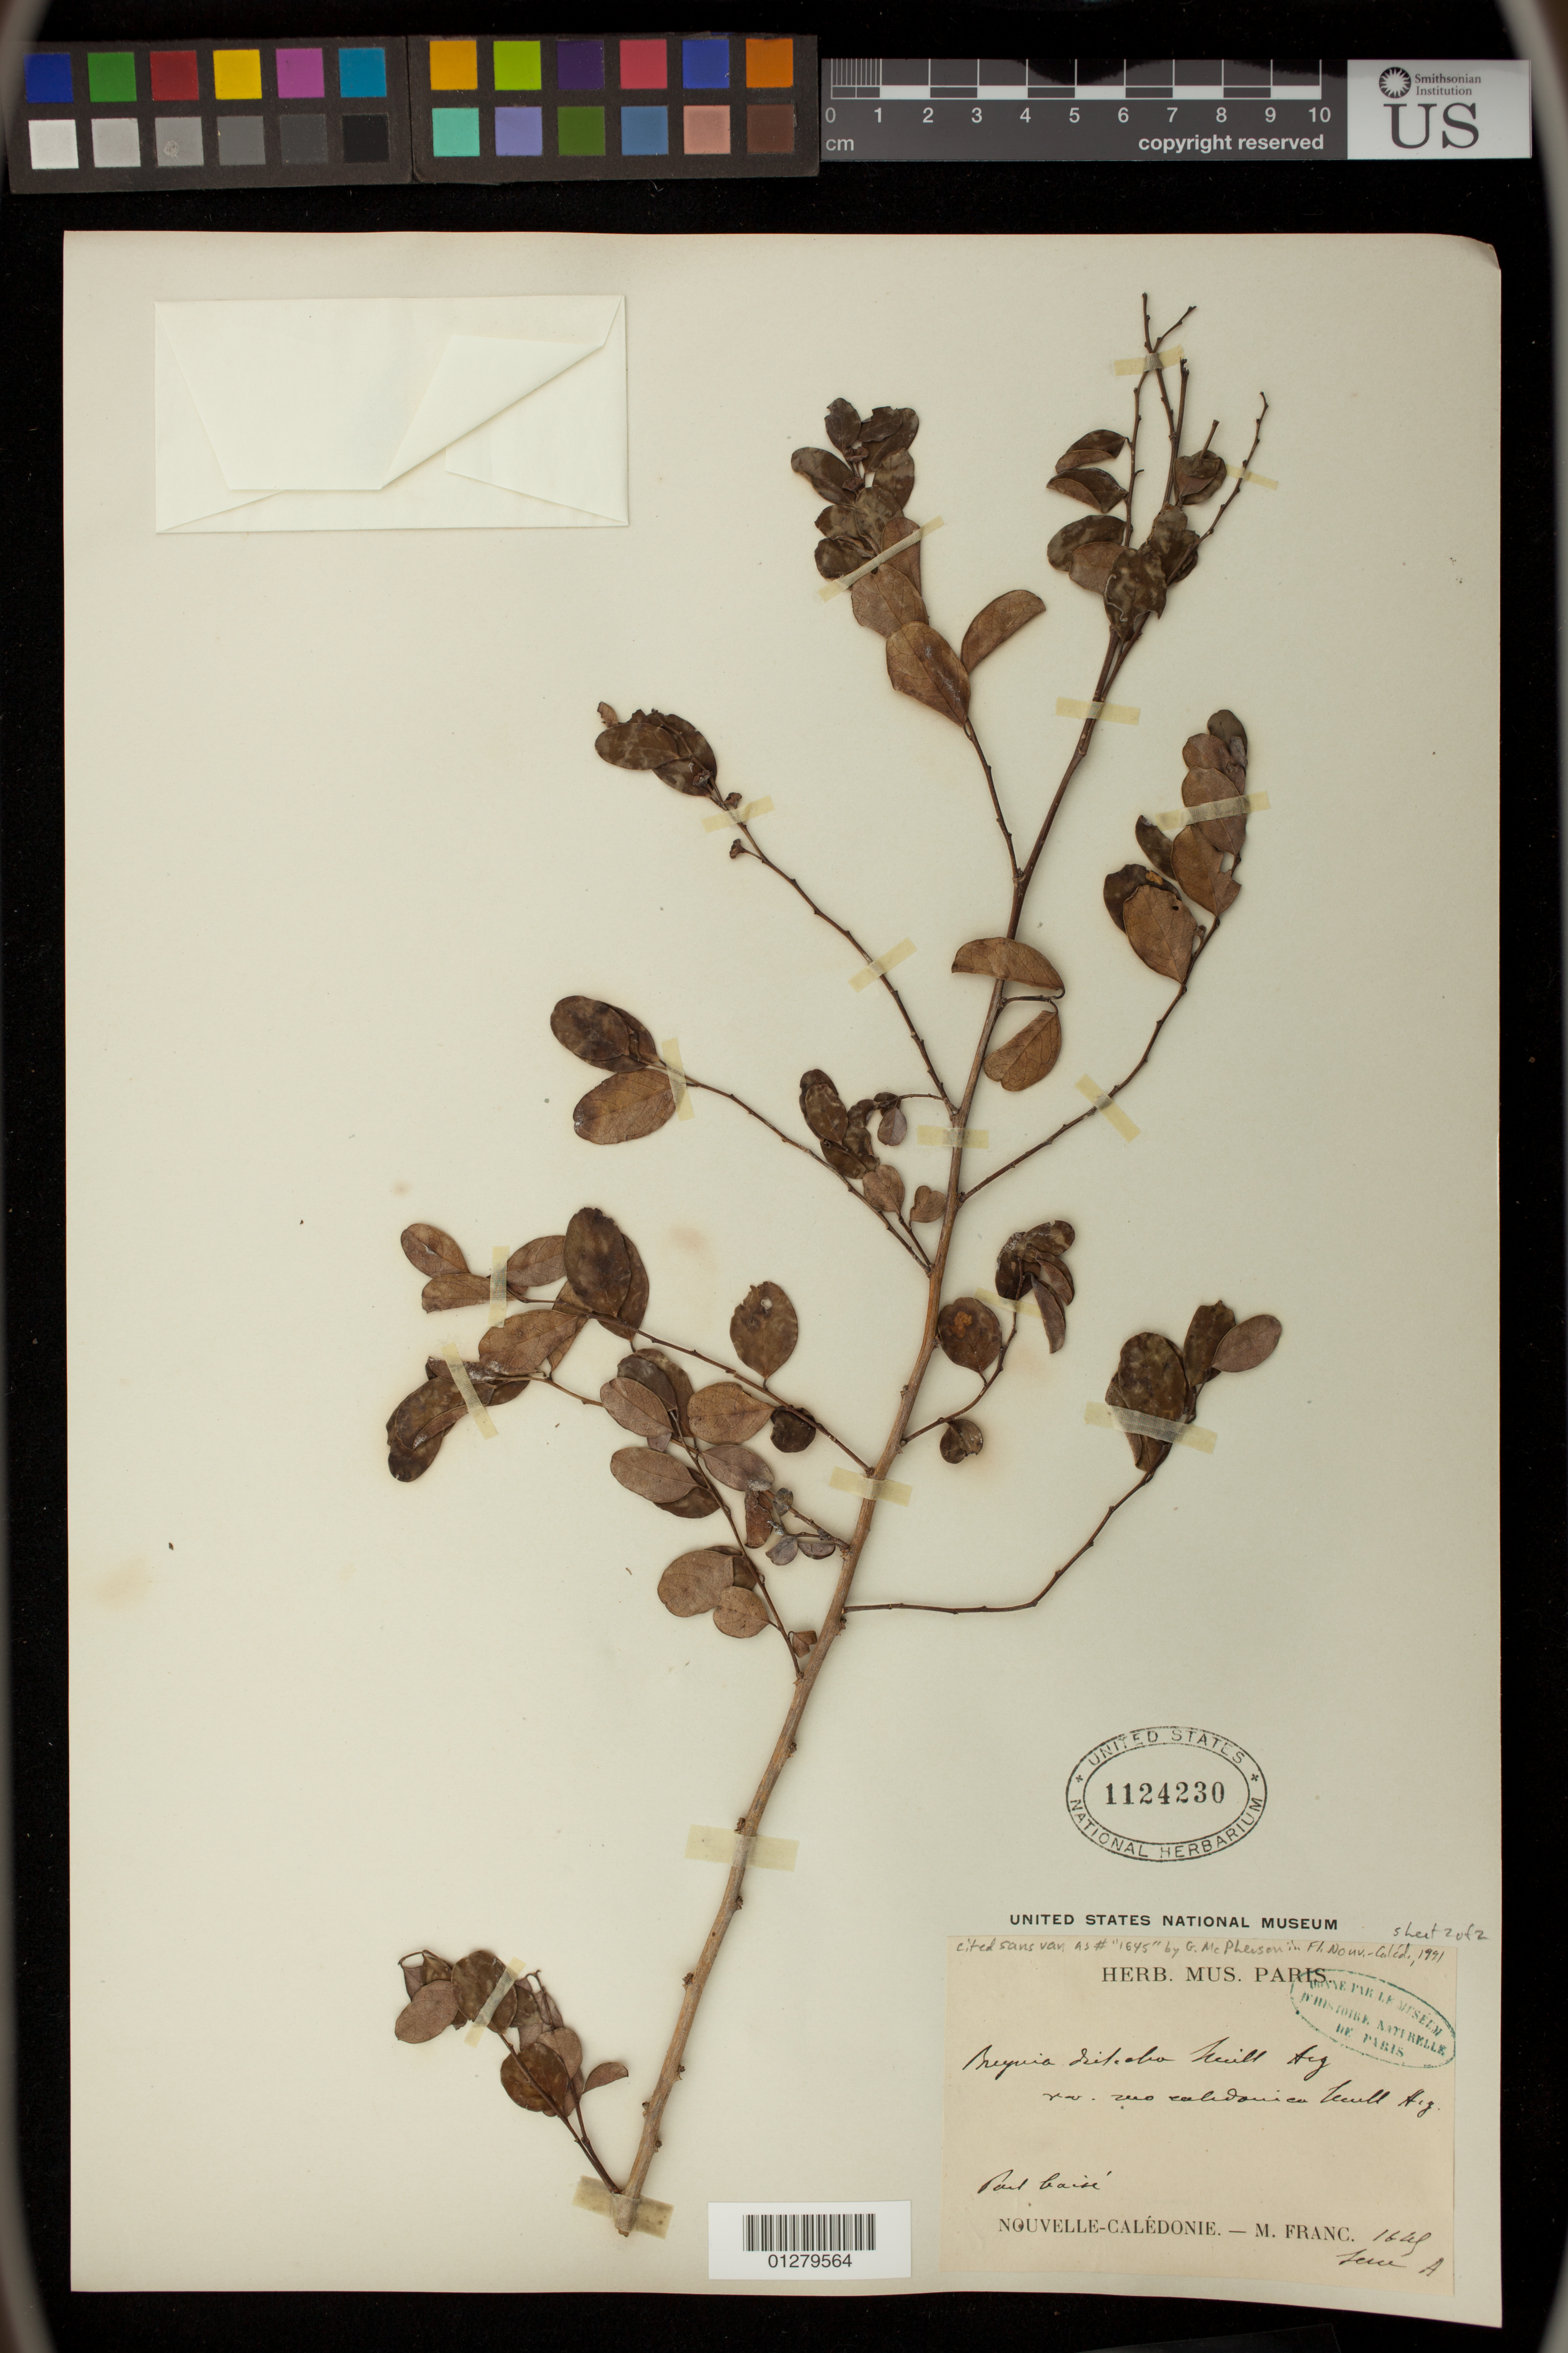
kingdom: Plantae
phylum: Tracheophyta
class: Magnoliopsida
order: Malpighiales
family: Phyllanthaceae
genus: Phyllanthus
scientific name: Phyllanthus nivosus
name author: W. Bull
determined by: Wagner, W. L., (BOT), Smithsonian Institution - National Museum of Natural History (UNITED STATES)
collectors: M. Franc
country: New Caledonia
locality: Port Boise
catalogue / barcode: US 1124230